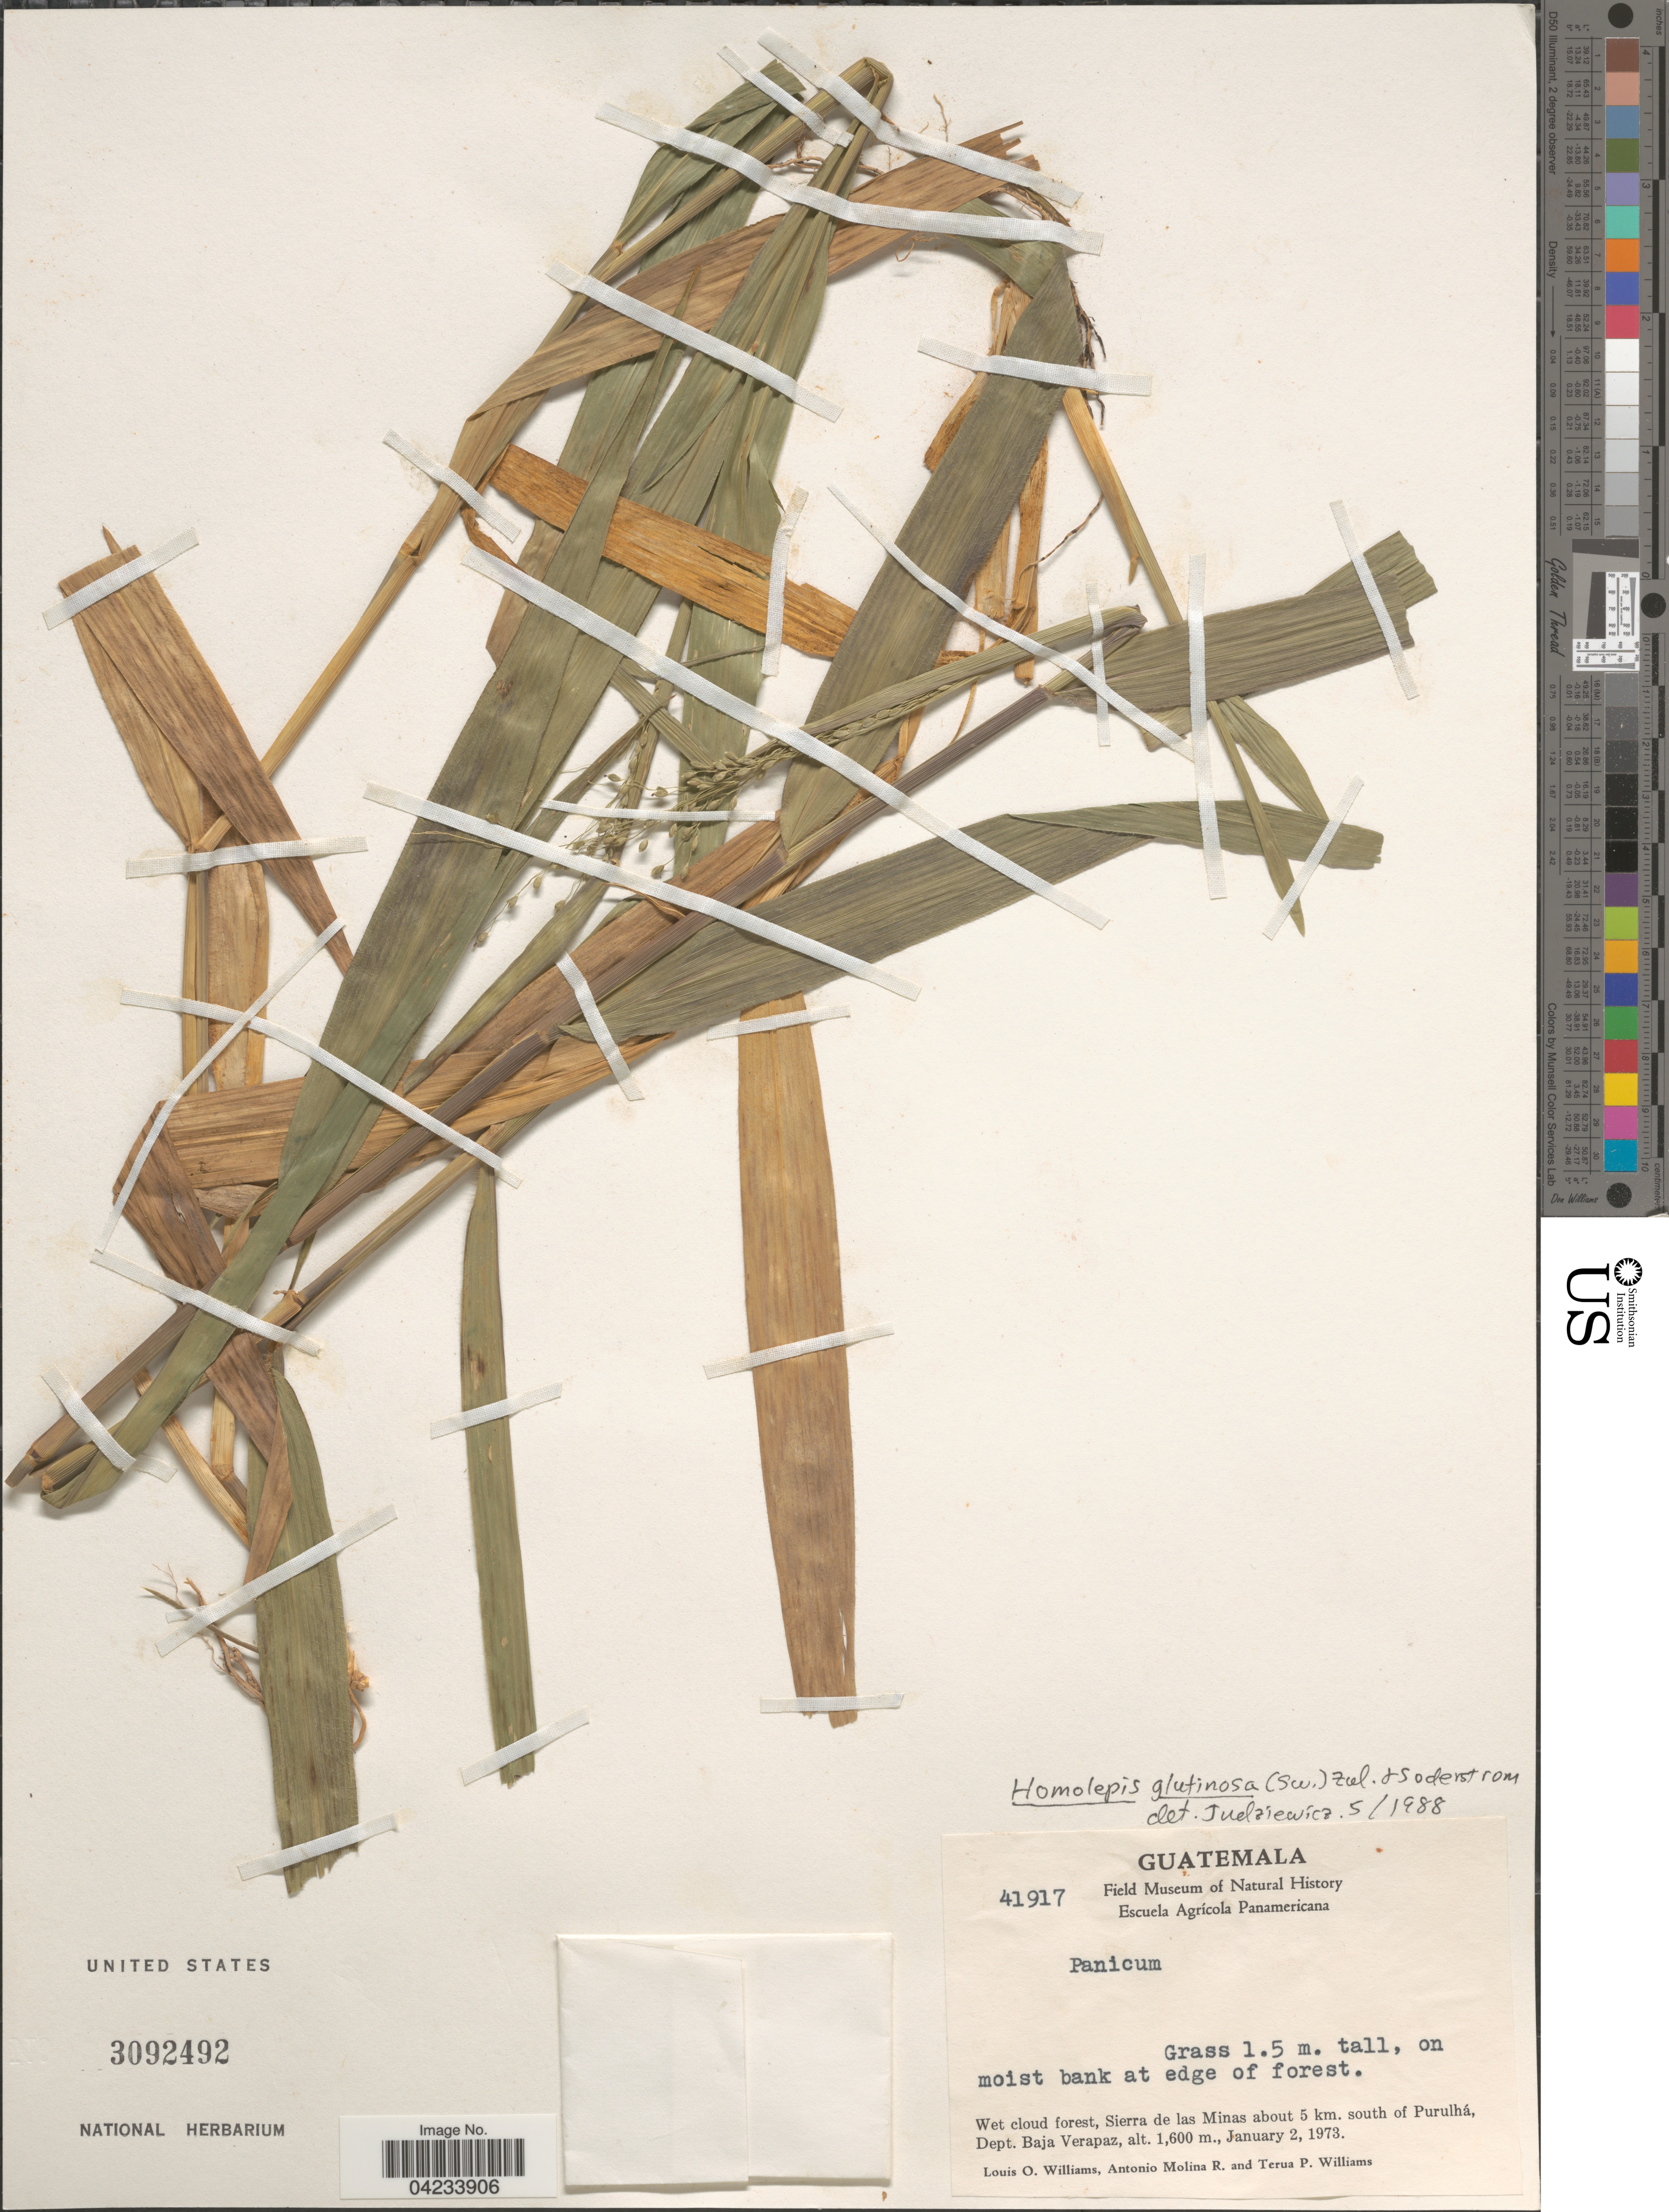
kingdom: Plantae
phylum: Tracheophyta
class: Liliopsida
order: Poales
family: Poaceae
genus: Homolepis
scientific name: Homolepis glutinosa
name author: (Sw.) Zuloaga & Soderstr.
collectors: L. O. Williams, A. Molina R. & T. P. Williams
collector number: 41917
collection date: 1973-01-02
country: Guatemala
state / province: Baja Verapaz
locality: Wet cloud forest, Sierra de la Minas about 5 km. south of Purulhá, Dept. Baja Verapaz.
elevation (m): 1600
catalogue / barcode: US 3092492